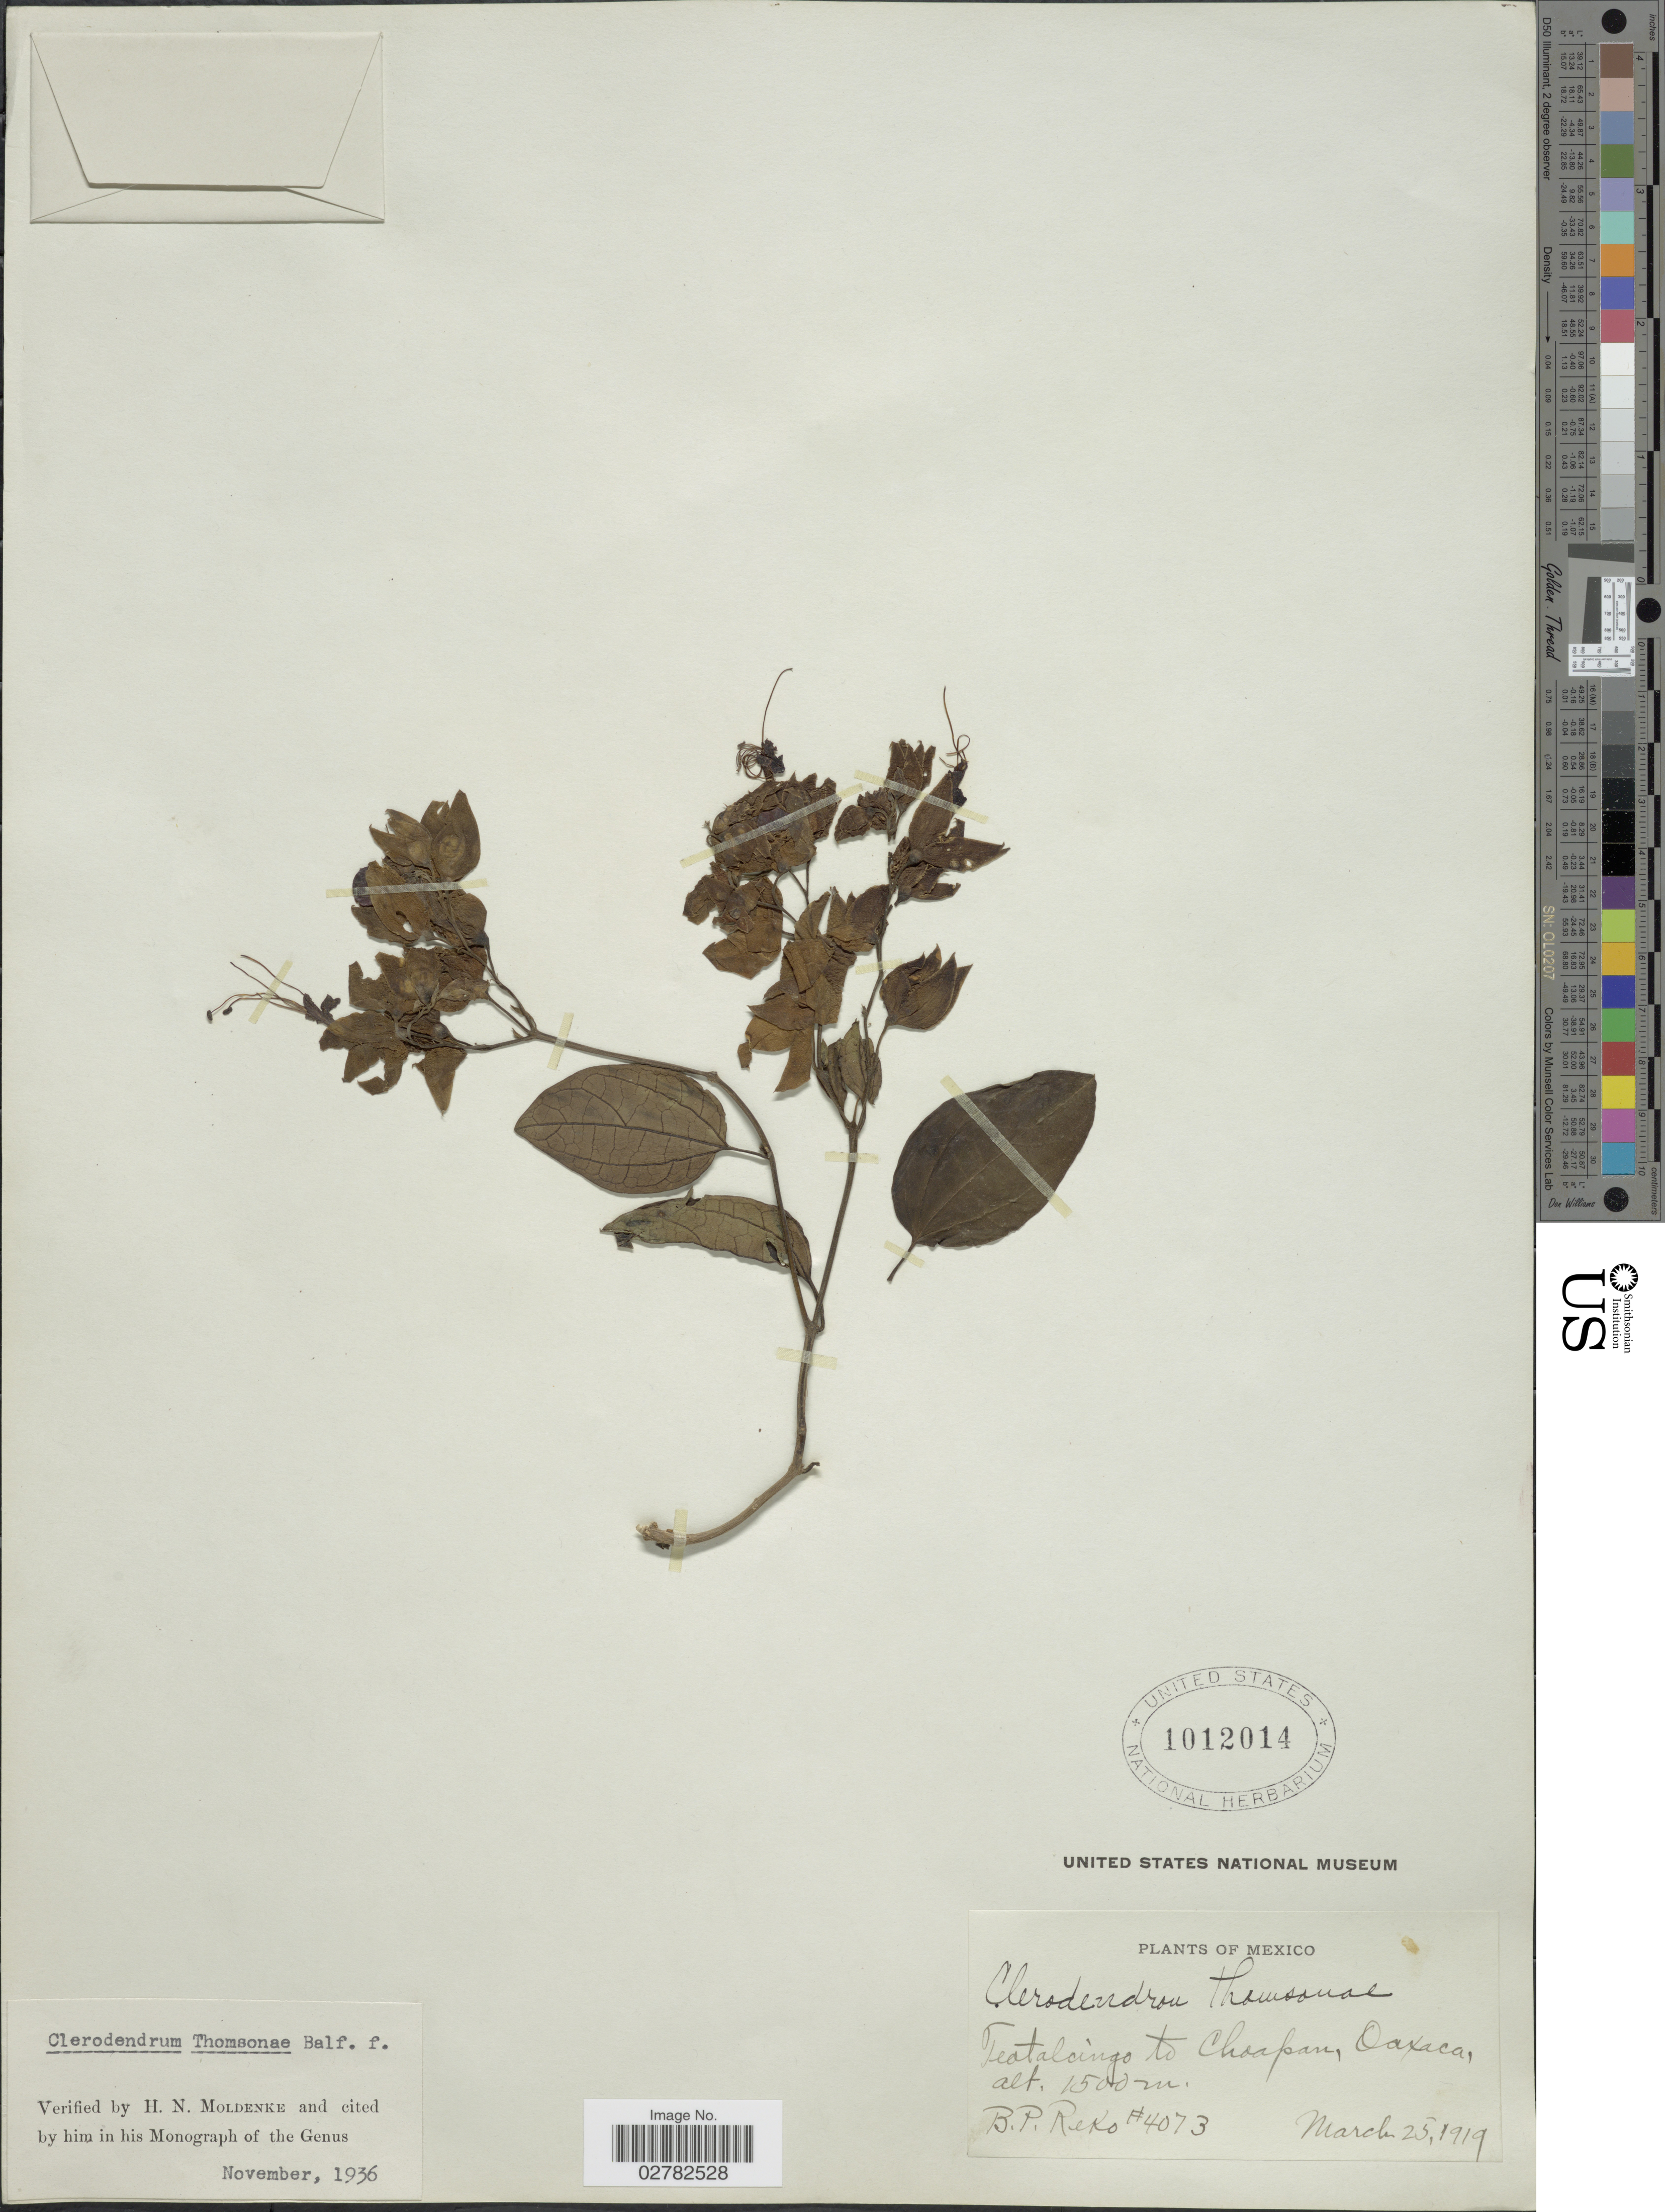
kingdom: Plantae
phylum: Tracheophyta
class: Magnoliopsida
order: Lamiales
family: Lamiaceae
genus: Clerodendrum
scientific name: Clerodendrum thomsoniae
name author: Balf.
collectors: B. P. Reko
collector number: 4073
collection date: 1919-03-25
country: Mexico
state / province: Oaxaca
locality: Teatalcingo to Choapan.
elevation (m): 1500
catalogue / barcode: US 1012014